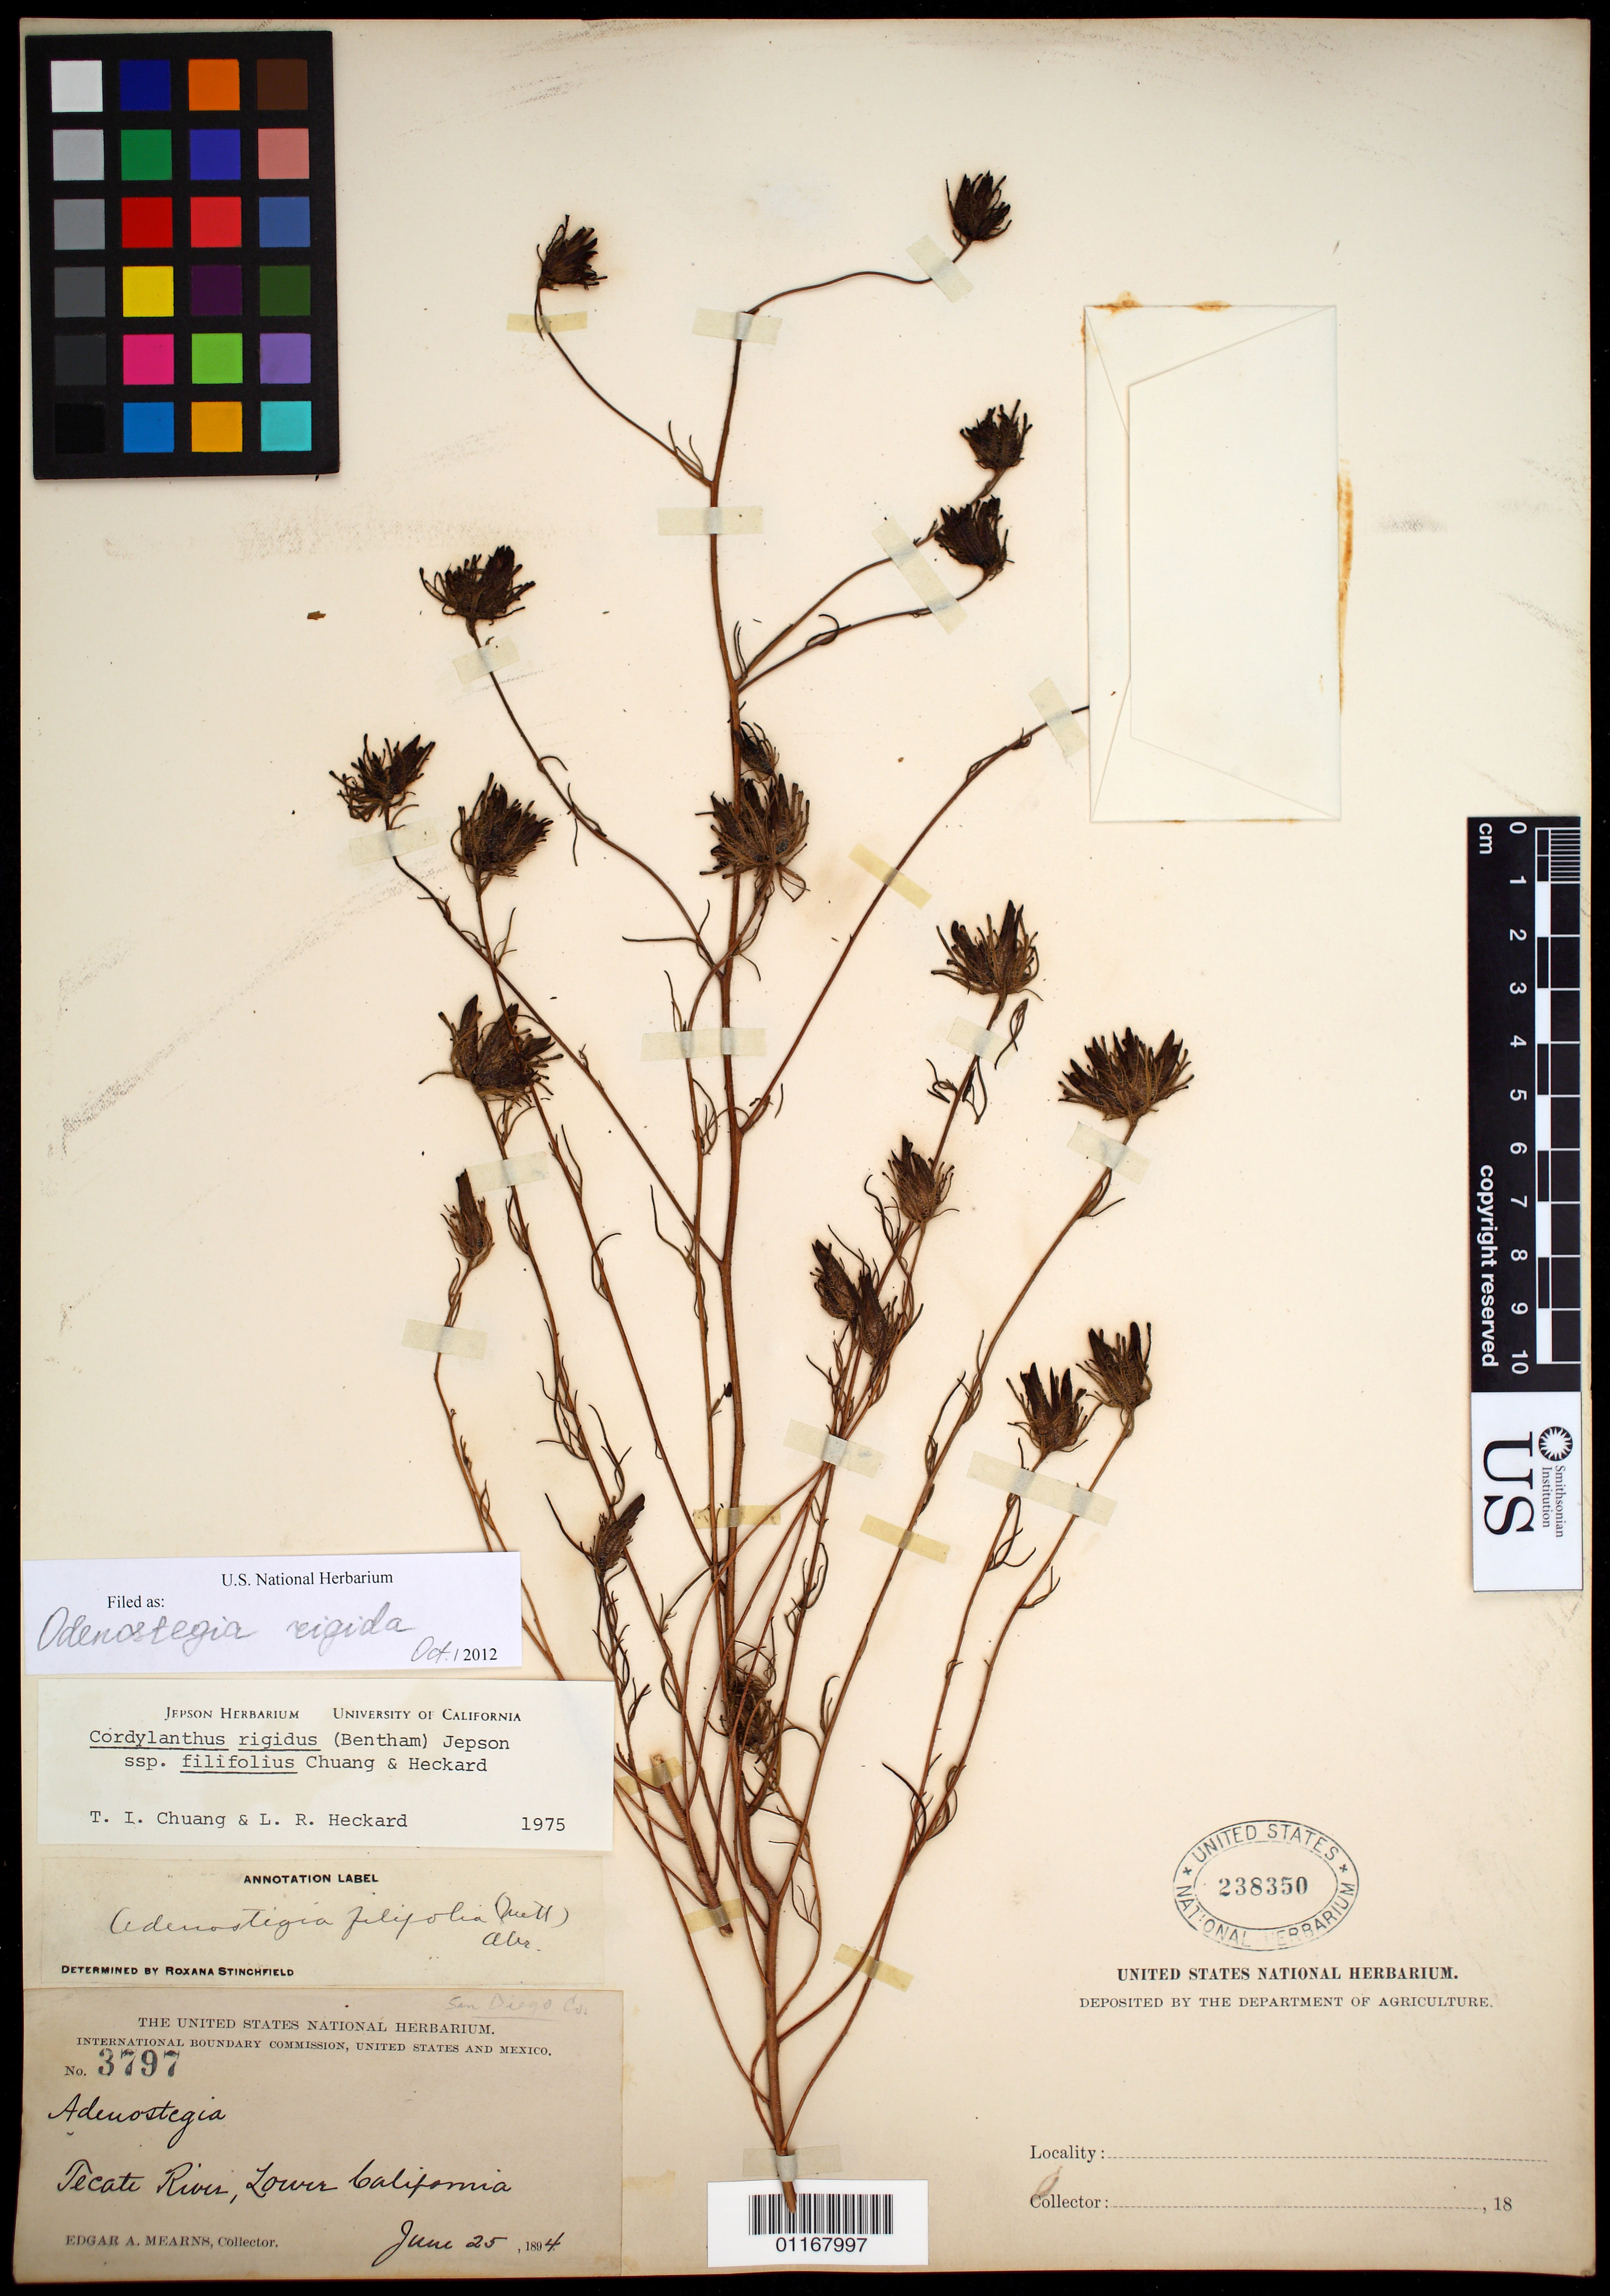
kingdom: Plantae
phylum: Tracheophyta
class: Magnoliopsida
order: Lamiales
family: Orobanchaceae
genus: Cordylanthus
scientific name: Cordylanthus rigidus subsp. filifolius T.I. Chuang & Heckard, ined.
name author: T.I. Chuang & Heckard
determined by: Barringer, K. A.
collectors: E. A. Mearns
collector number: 3797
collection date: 1894-06-25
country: United States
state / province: California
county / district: San Diego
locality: Tecate River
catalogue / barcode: US 238350